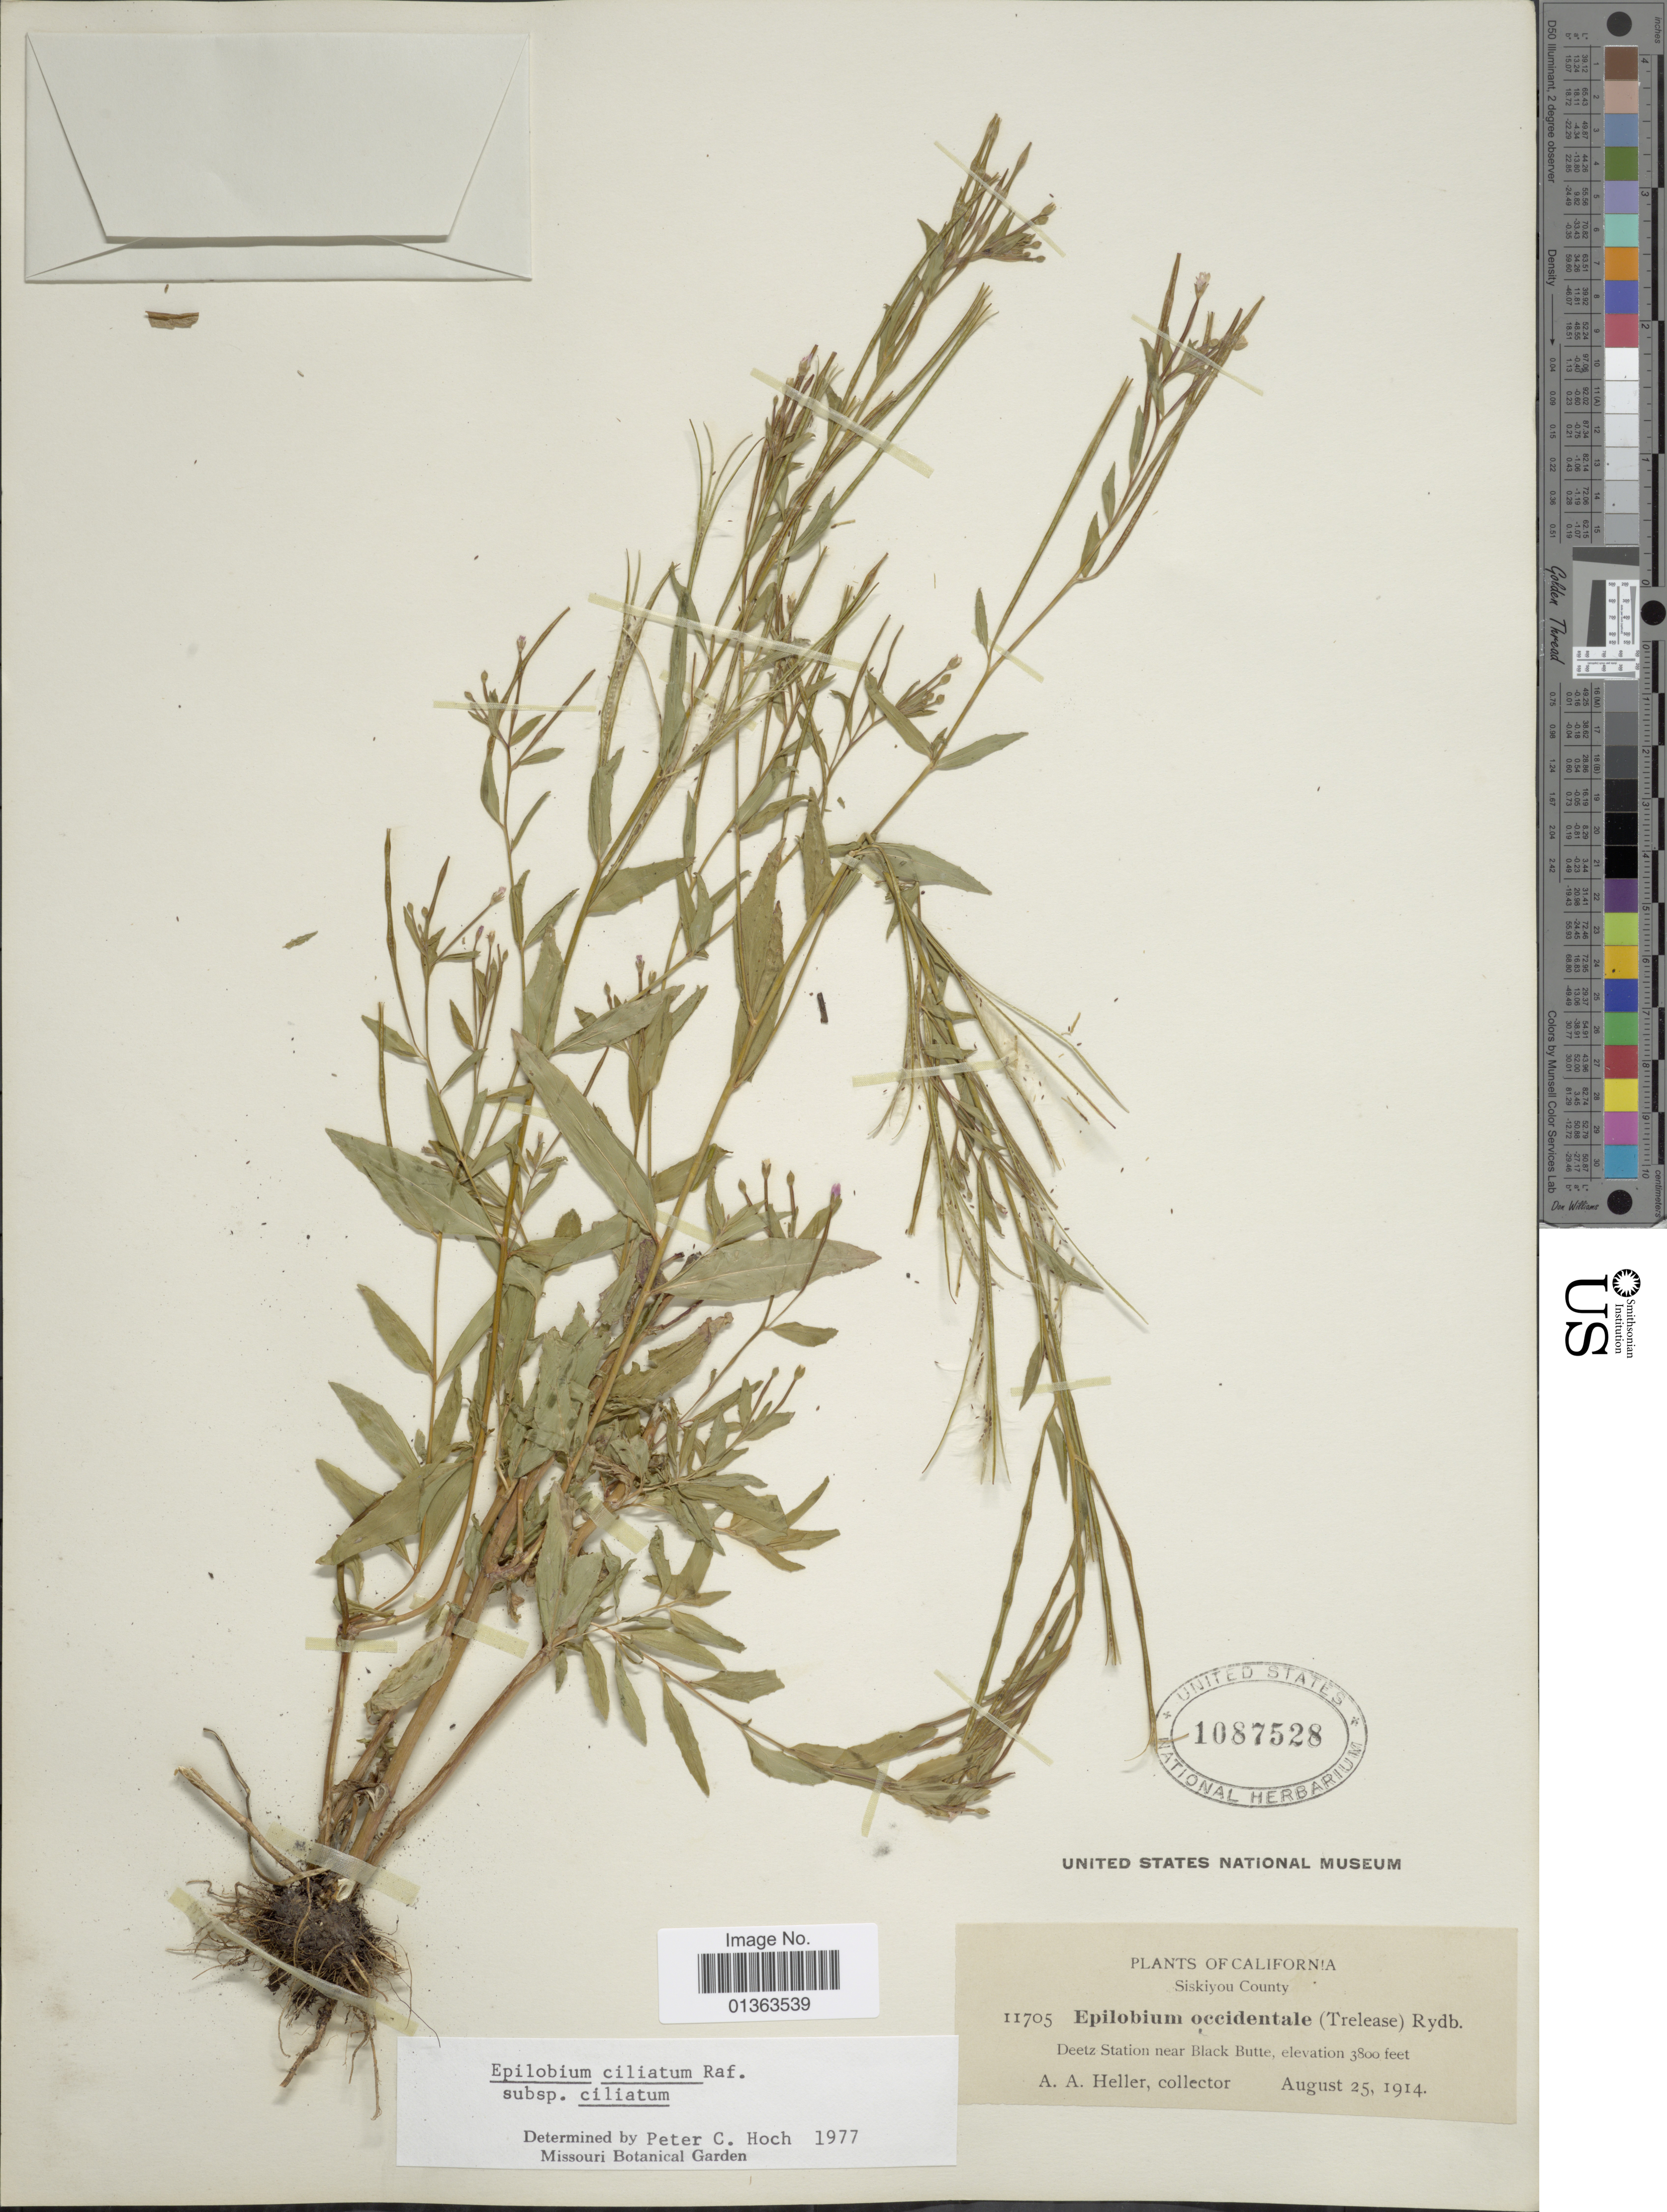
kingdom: Plantae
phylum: Tracheophyta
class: Magnoliopsida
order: Myrtales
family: Onagraceae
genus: Epilobium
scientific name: Epilobium ciliatum subsp. ciliatum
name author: Raf.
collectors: A. A. Heller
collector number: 11705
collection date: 1914-08-25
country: United States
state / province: California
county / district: Siskiyou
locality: Siskiyou County. Deetz Station near Black Butte.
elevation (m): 1158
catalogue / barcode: US 1087528